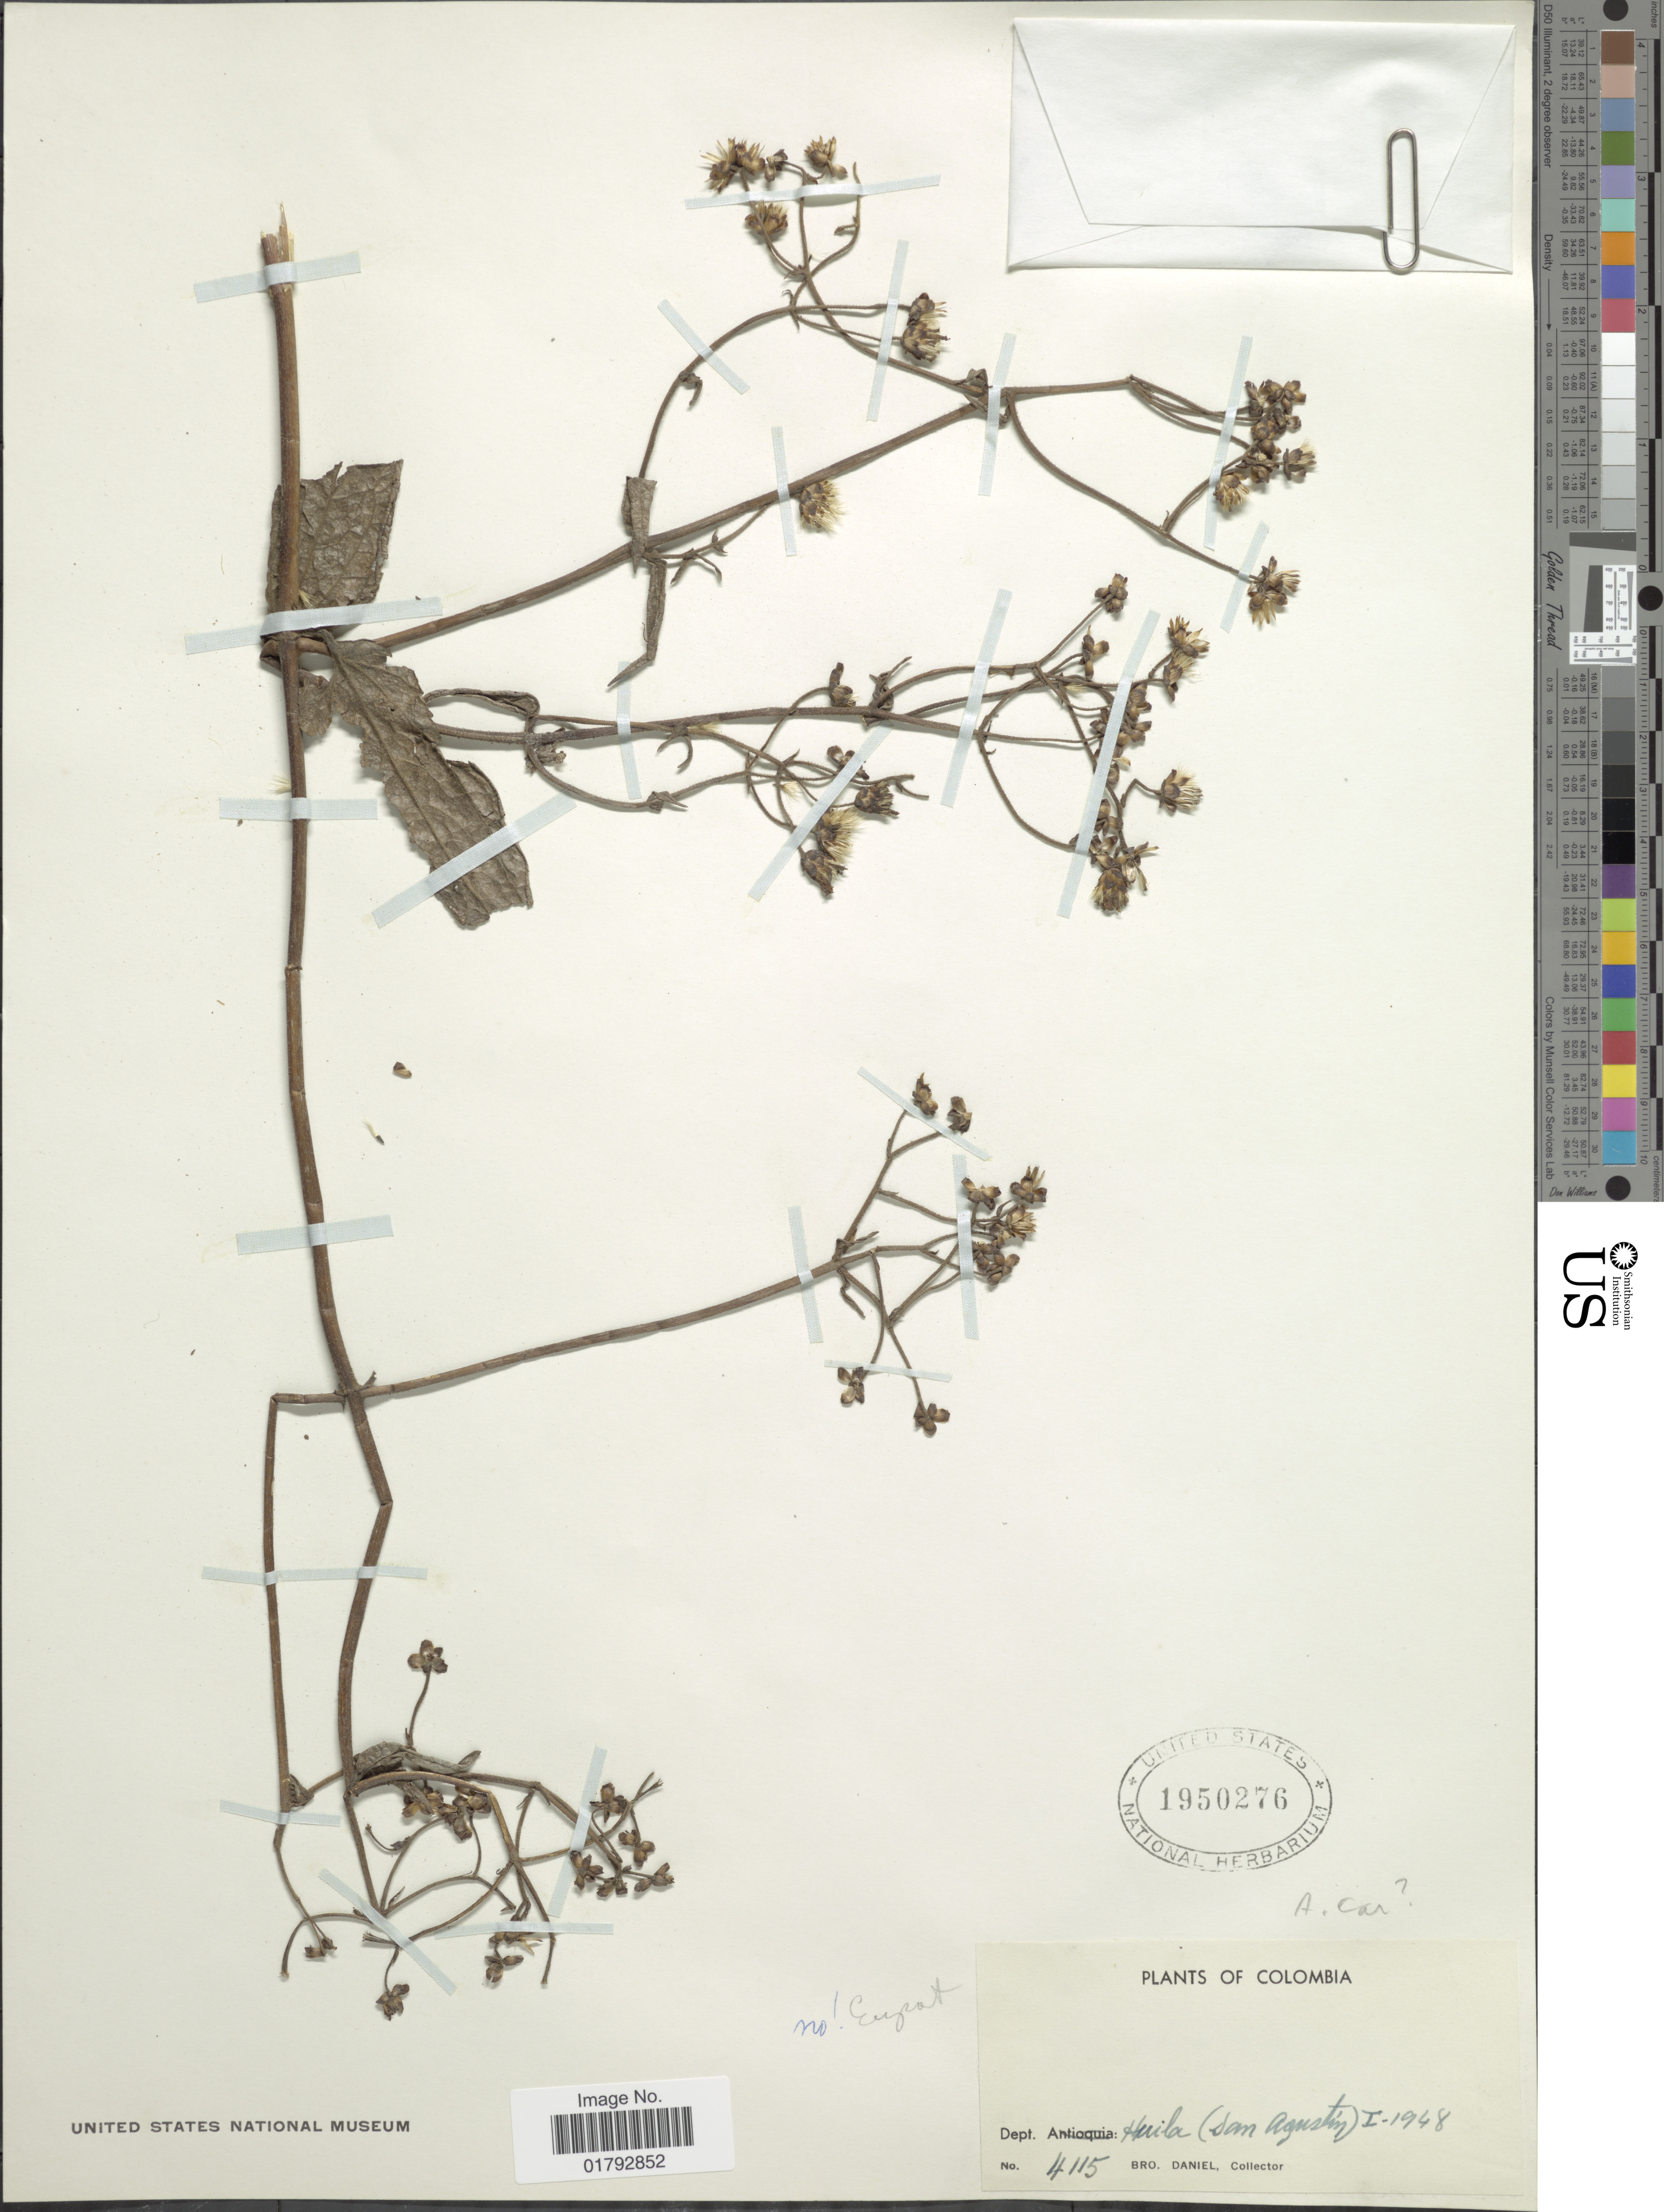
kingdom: Plantae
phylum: Tracheophyta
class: Magnoliopsida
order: Asterales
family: Asteraceae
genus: Alloispermum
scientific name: Alloispermum caracasanum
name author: (Kunth) H. Rob.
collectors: Bro. Daniel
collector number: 4115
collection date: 1948-01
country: Colombia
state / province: Huila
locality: Dept. Huila (San Agustin).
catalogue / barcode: US 1950276